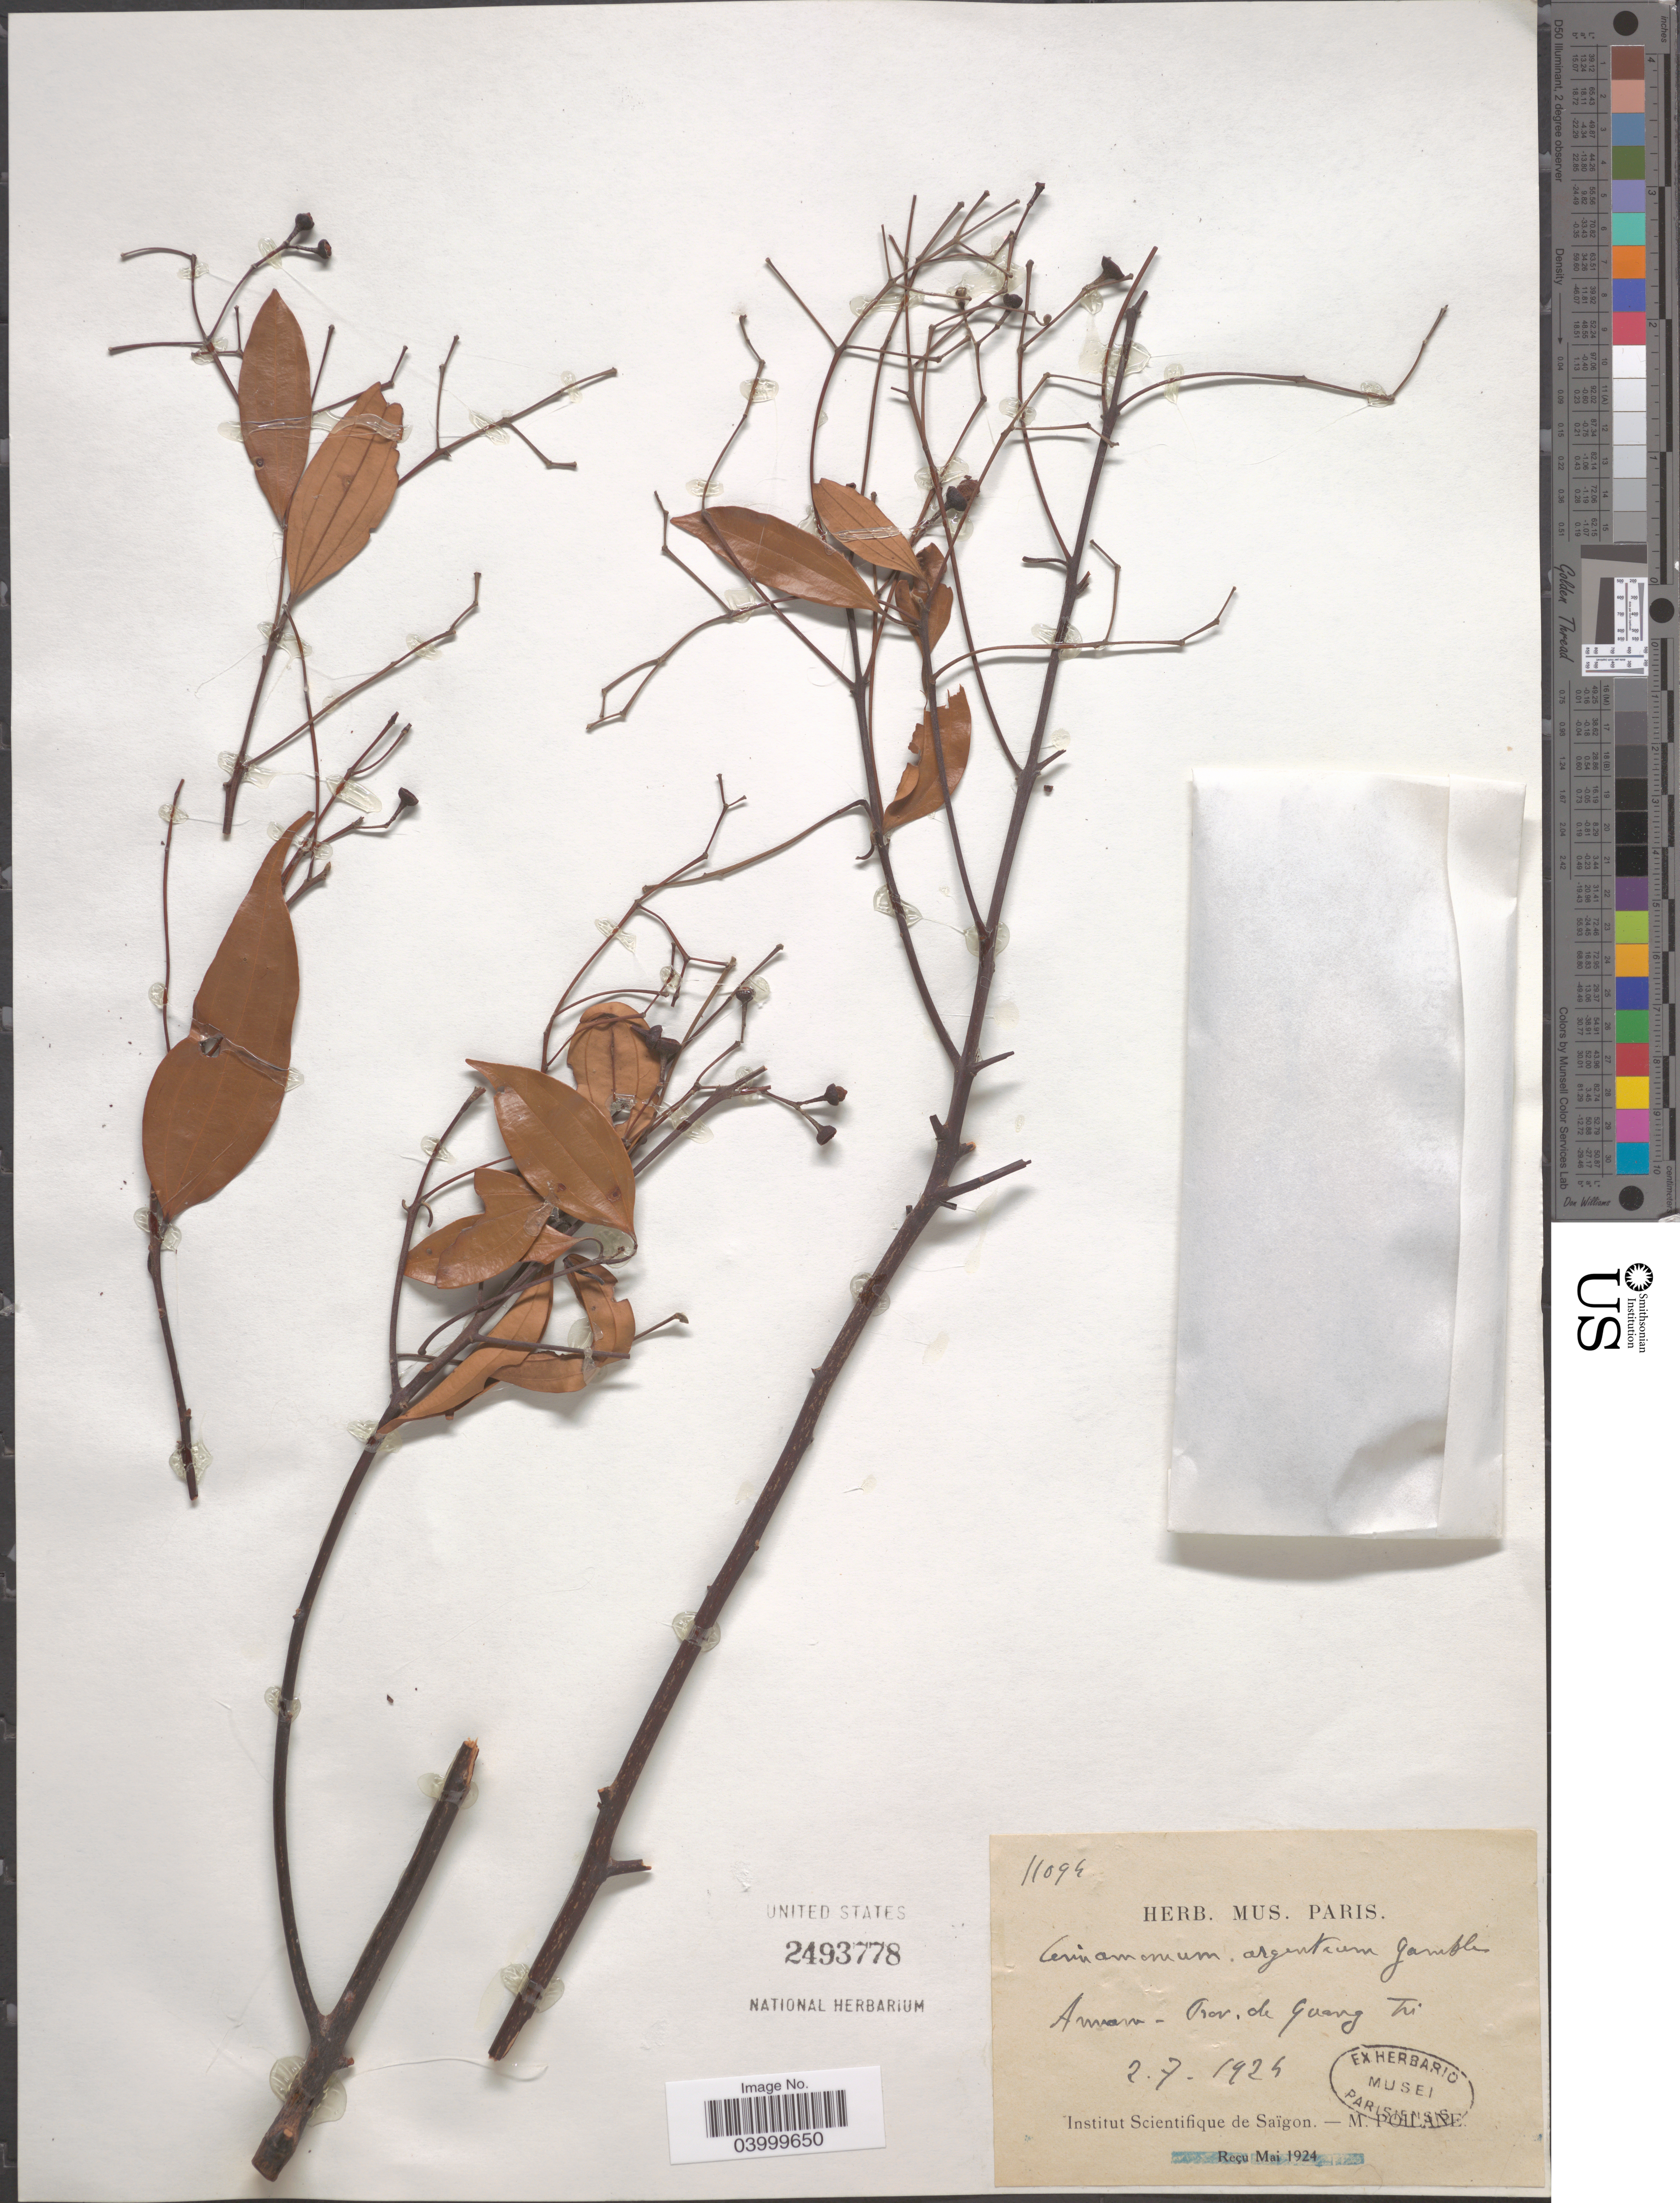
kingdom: Plantae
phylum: Tracheophyta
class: Magnoliopsida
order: Laurales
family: Lauraceae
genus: Cinnamomum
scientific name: Cinnamomum argenteum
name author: Gamble in Sarg.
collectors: M. Poilane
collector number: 11094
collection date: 1925-07-02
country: Vietnam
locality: Annam - Prov. de Guang Tri.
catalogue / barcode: US 2493778